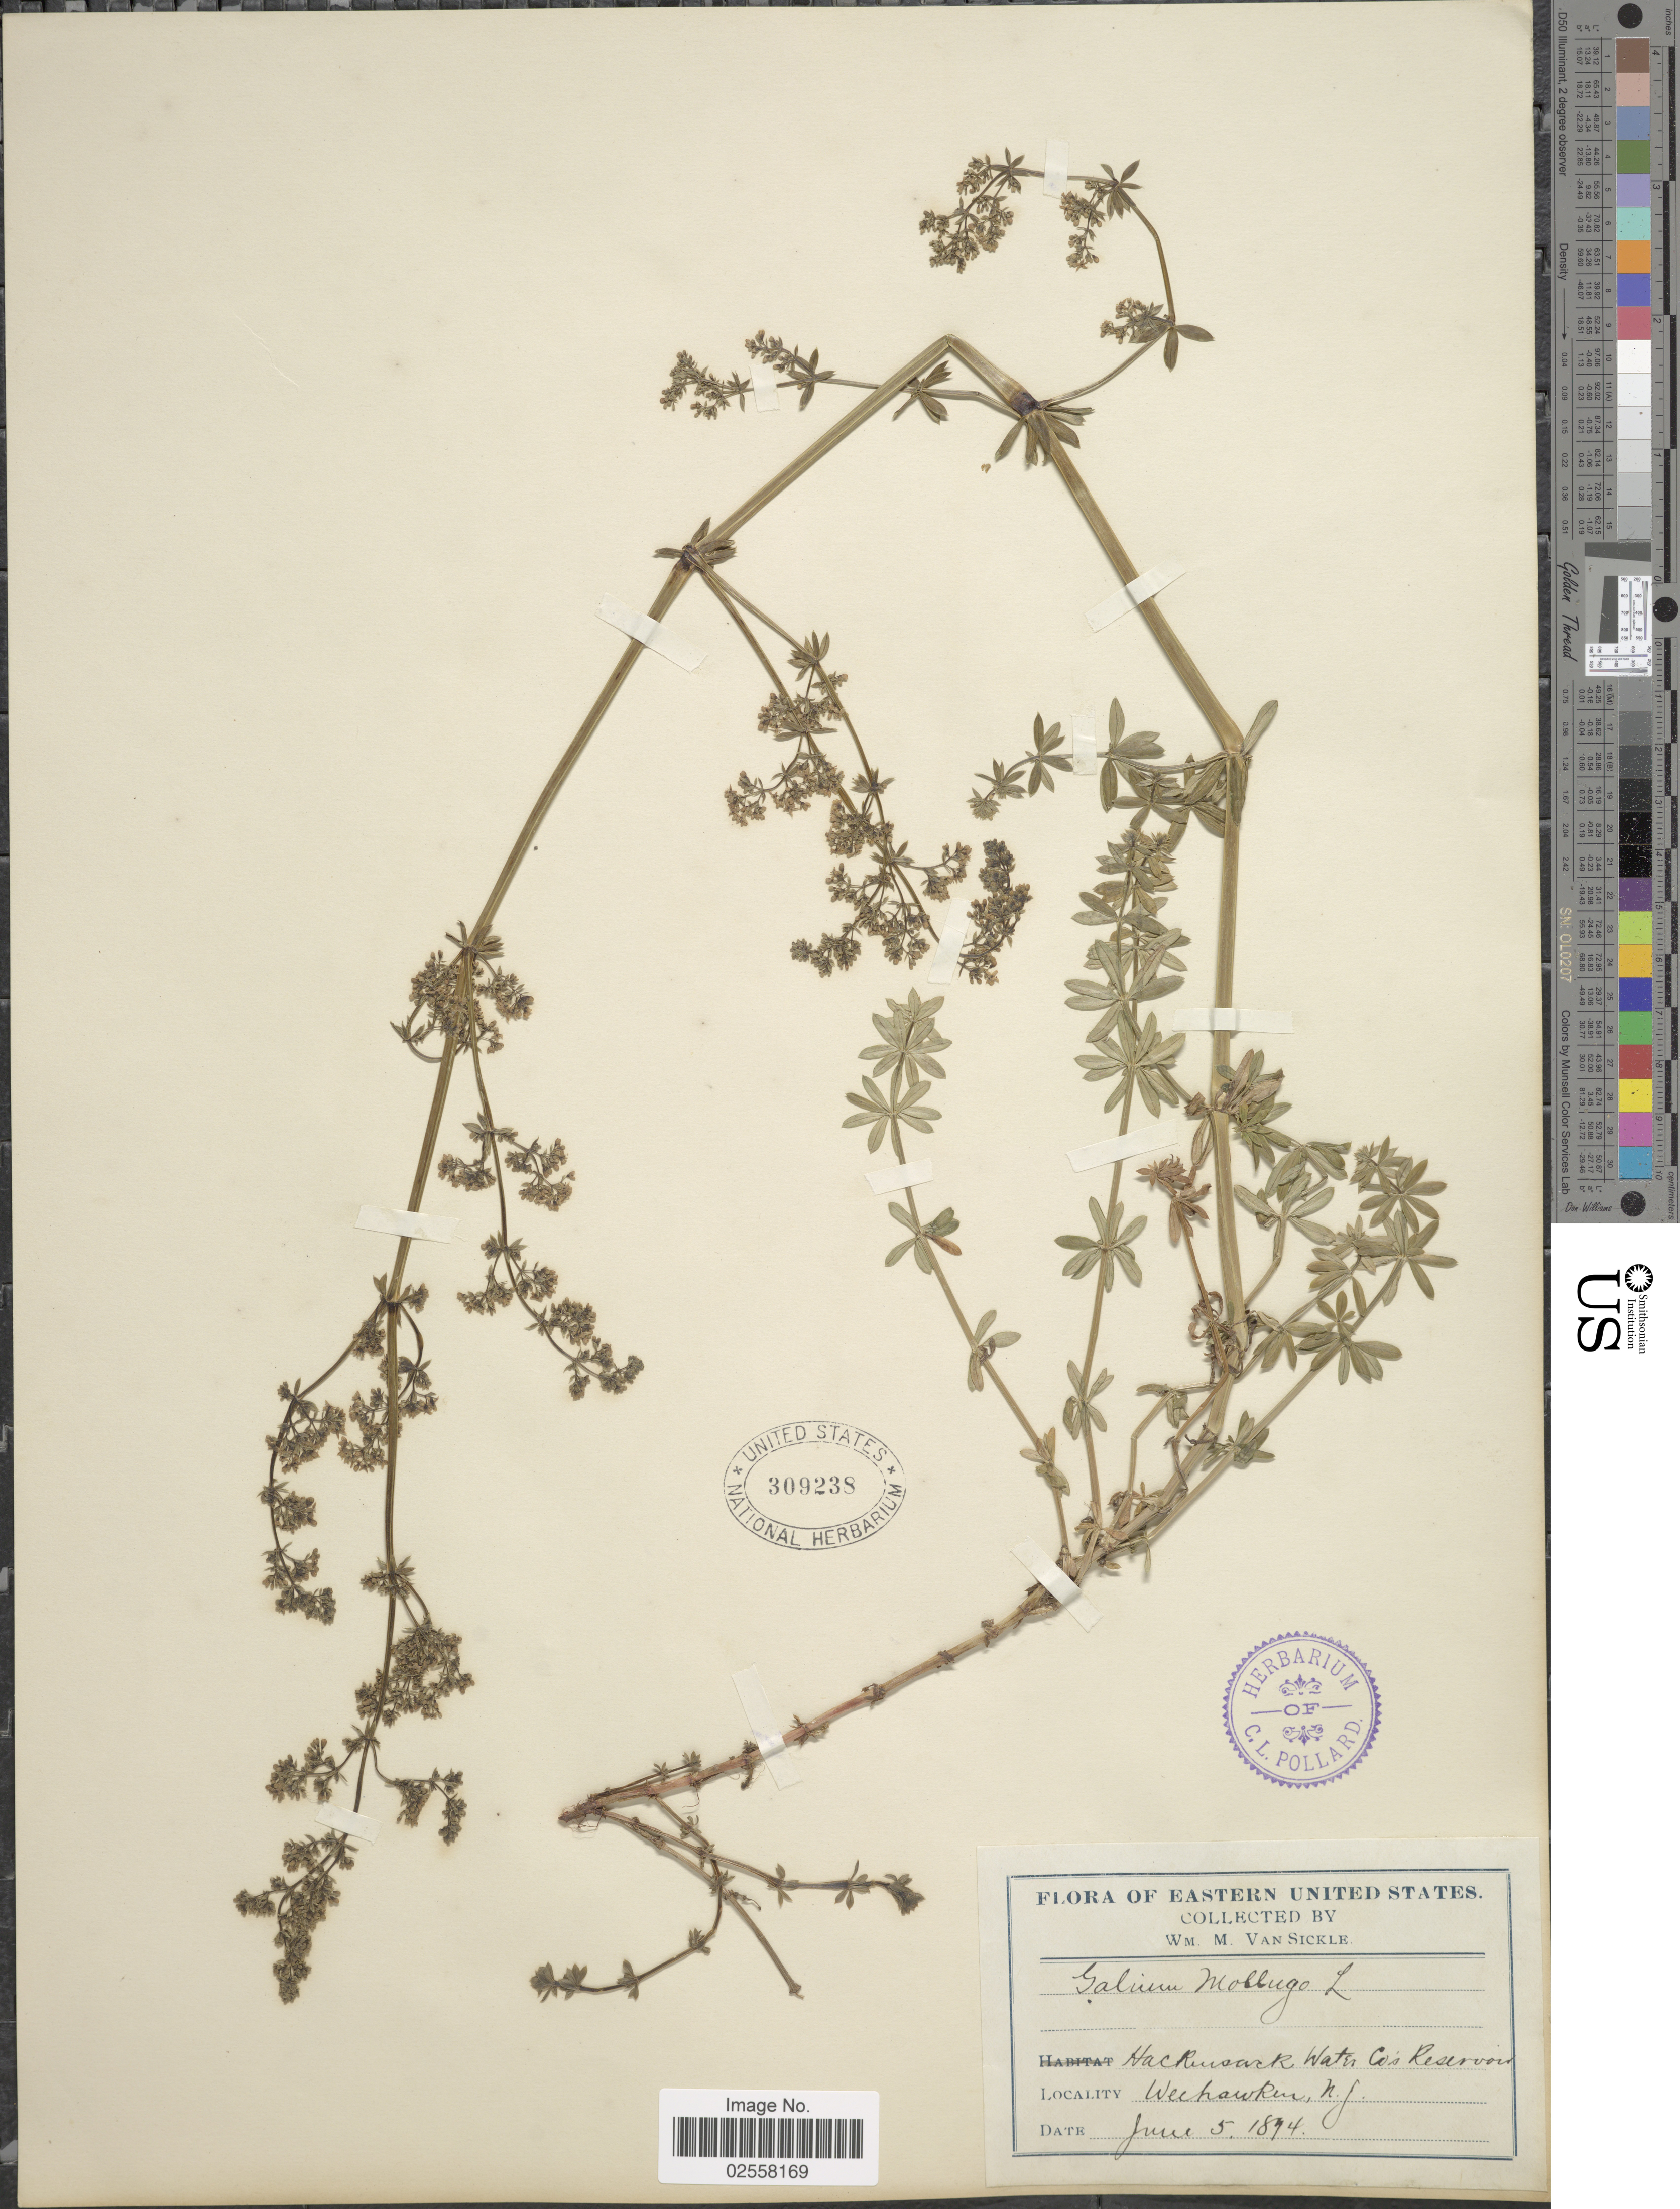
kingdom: Plantae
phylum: Tracheophyta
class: Magnoliopsida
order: Gentianales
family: Rubiaceae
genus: Galium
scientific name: Galium mollugo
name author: L.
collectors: W. M. Van Sickle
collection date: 1894-06-05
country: United States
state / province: New Jersey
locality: Hackensack Water Co's Reservoir, Weehawken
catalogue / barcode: US 309238